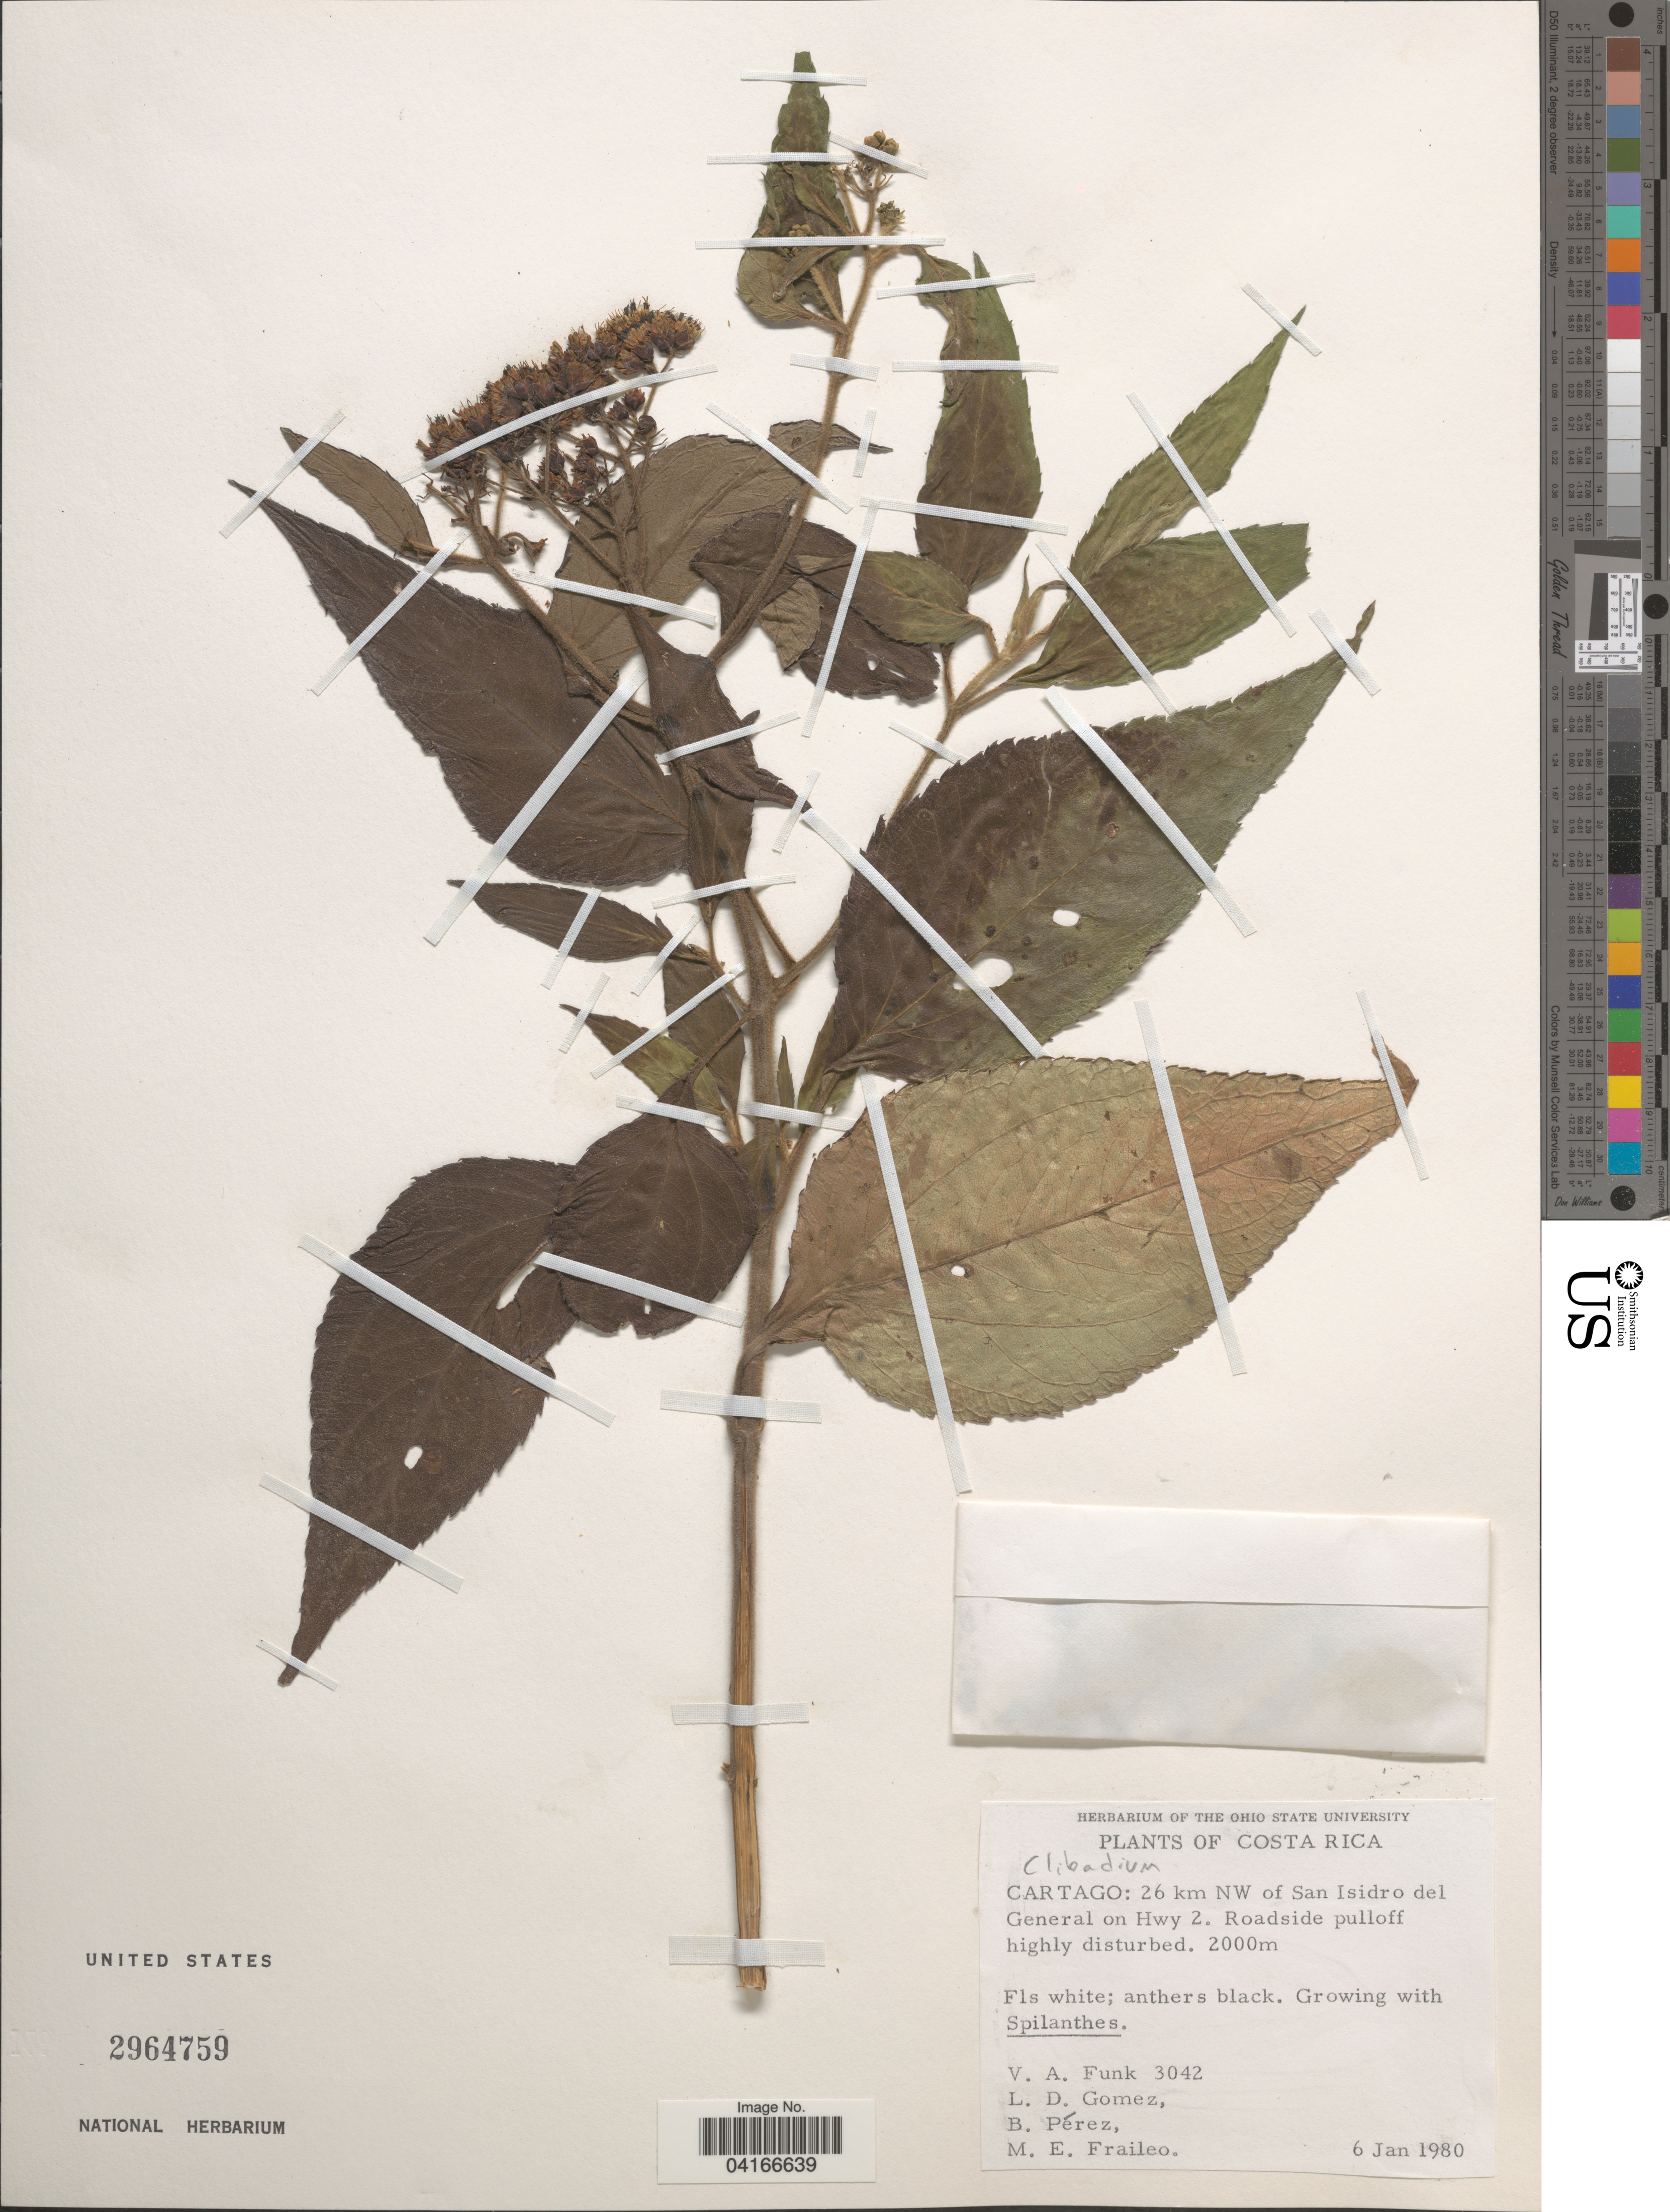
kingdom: Plantae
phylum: Tracheophyta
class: Magnoliopsida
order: Asterales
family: Asteraceae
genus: Clibadium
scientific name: Clibadium sp.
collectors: V. Funk, L. D. Gómez, B. Pérez & M. Fraileo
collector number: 3042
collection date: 1980-01-06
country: Costa Rica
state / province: Cartago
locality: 26 km NW of San Isidro del General on Hwy 2. Roadside pulloff highly disturbed.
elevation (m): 2000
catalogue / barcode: US 2964759